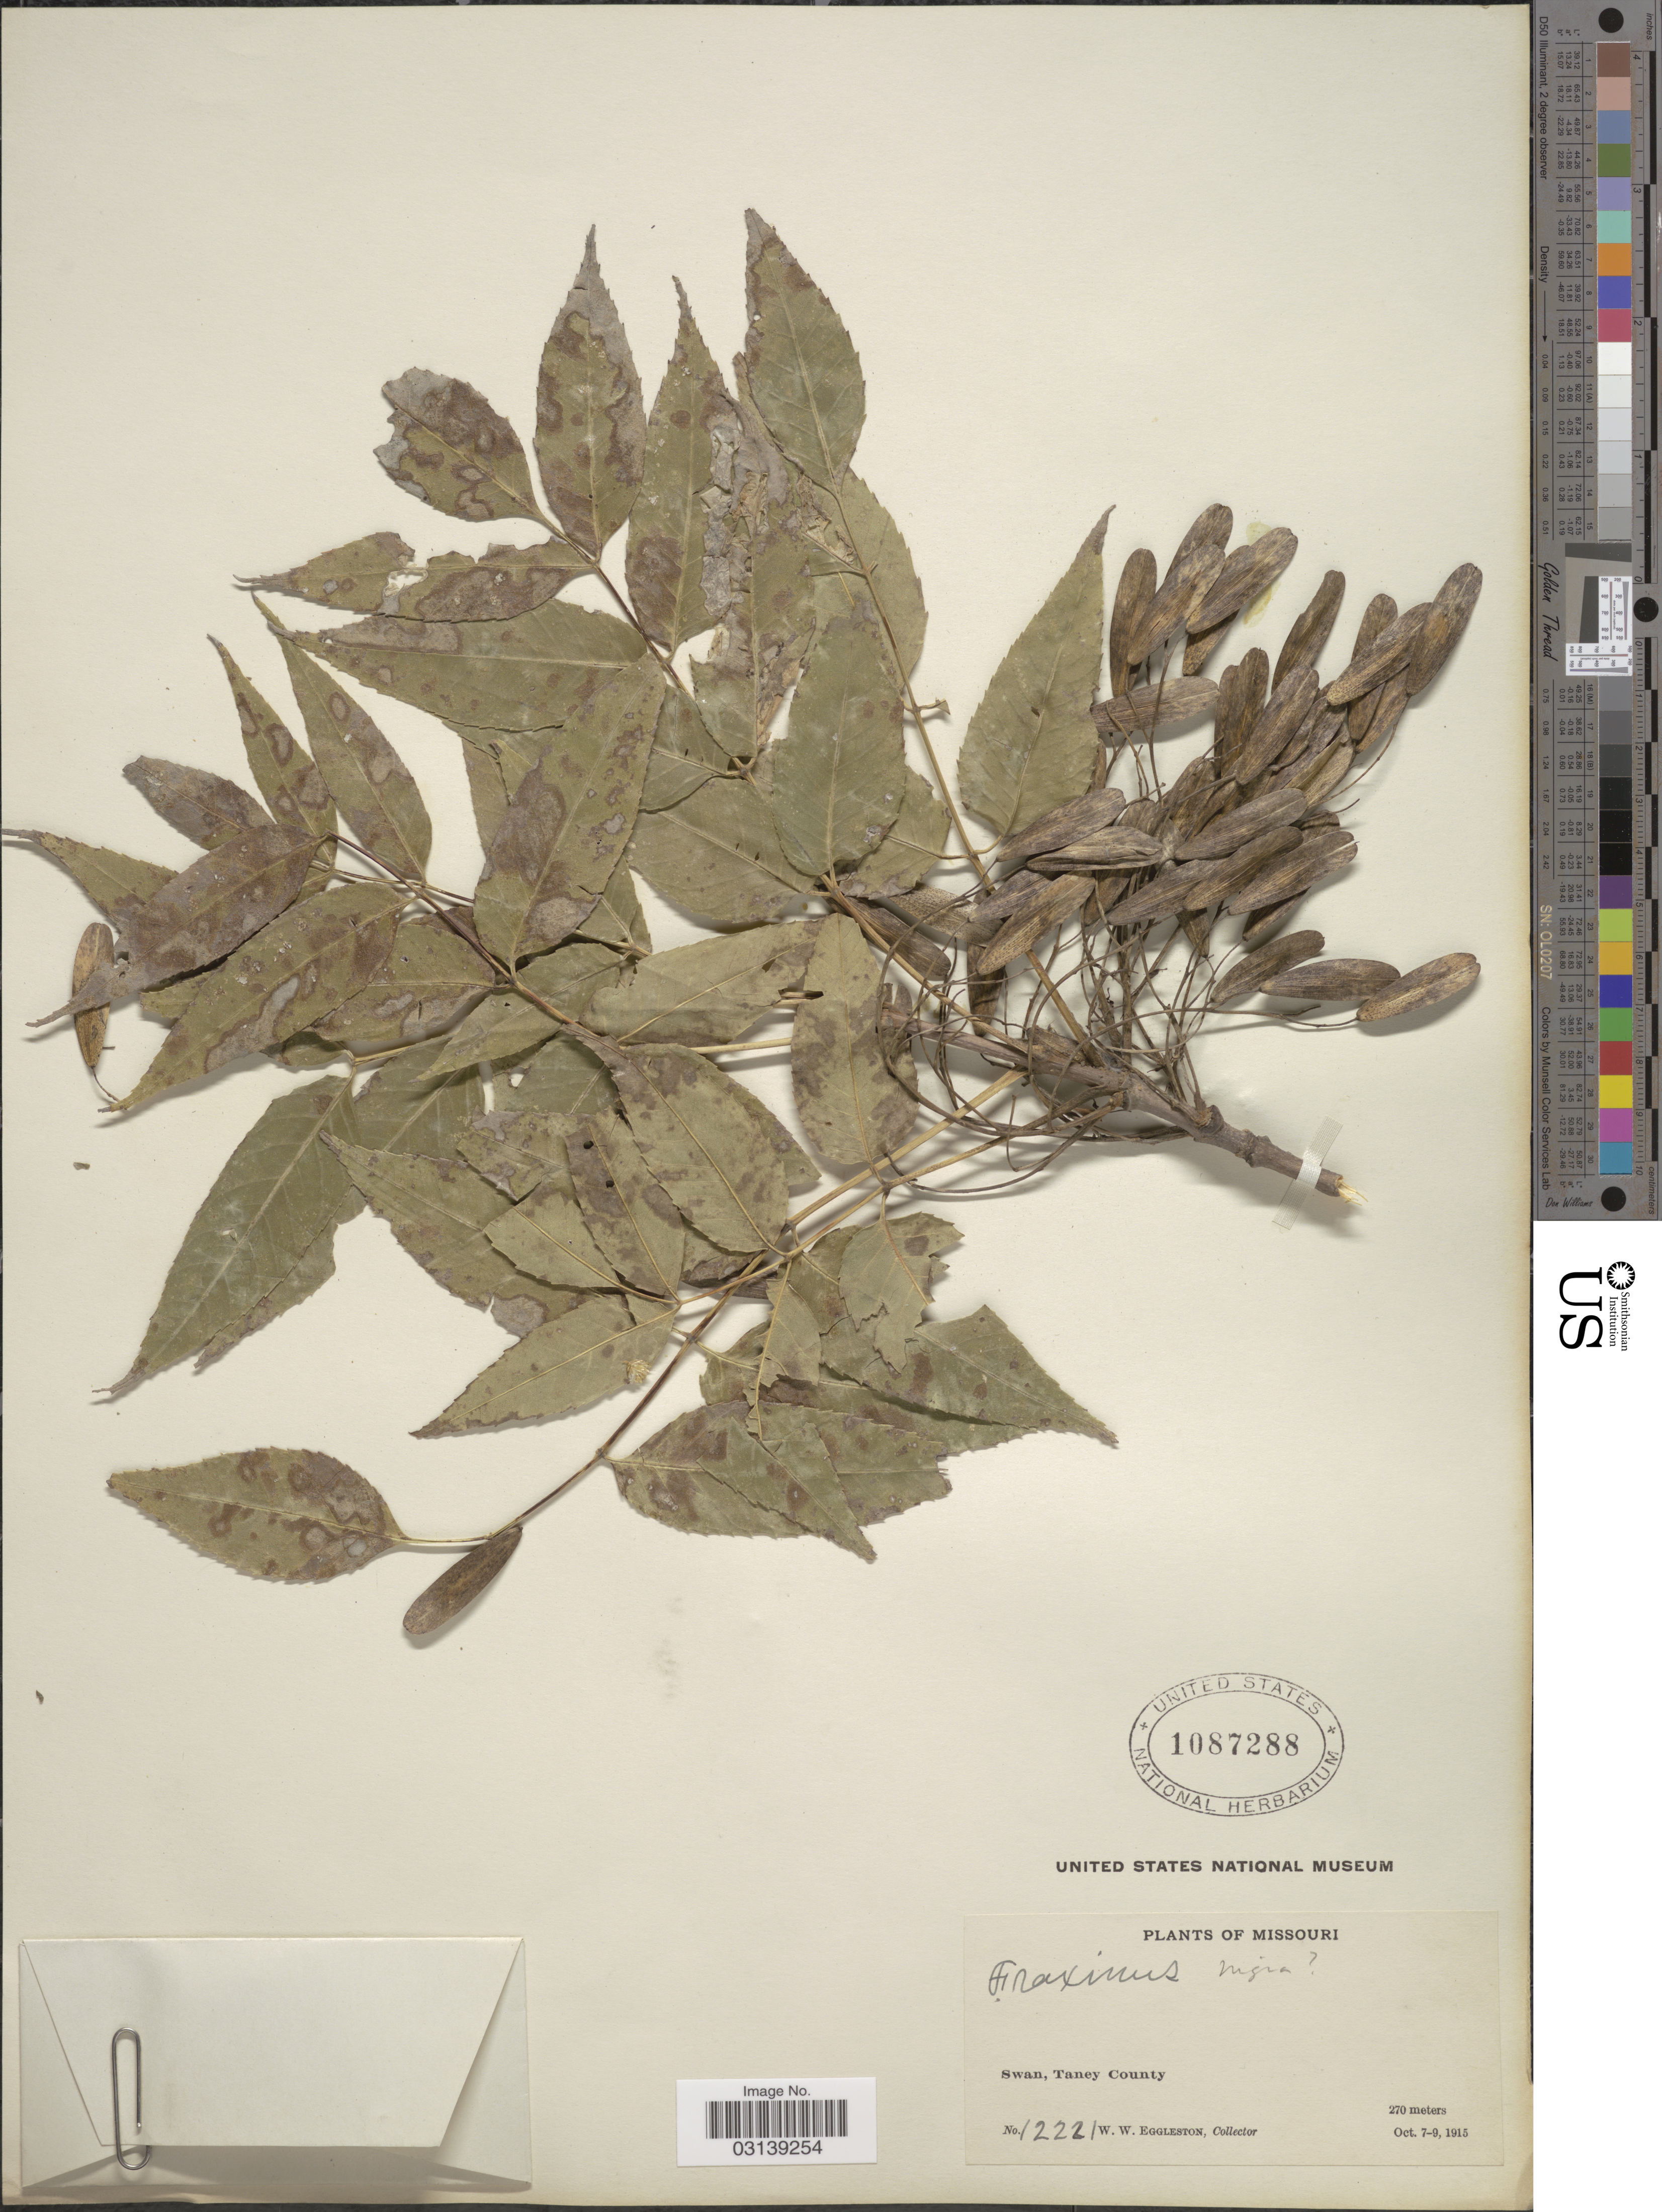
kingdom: Plantae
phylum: Tracheophyta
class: Magnoliopsida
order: Lamiales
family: Oleaceae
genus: Fraxinus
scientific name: Fraxinus quadrangulata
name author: Michx.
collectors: W. W. Eggleston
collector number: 12221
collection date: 1915-10-07/1915-10-09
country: United States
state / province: Missouri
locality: Swan, Taney County.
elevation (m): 270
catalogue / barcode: US 1087288